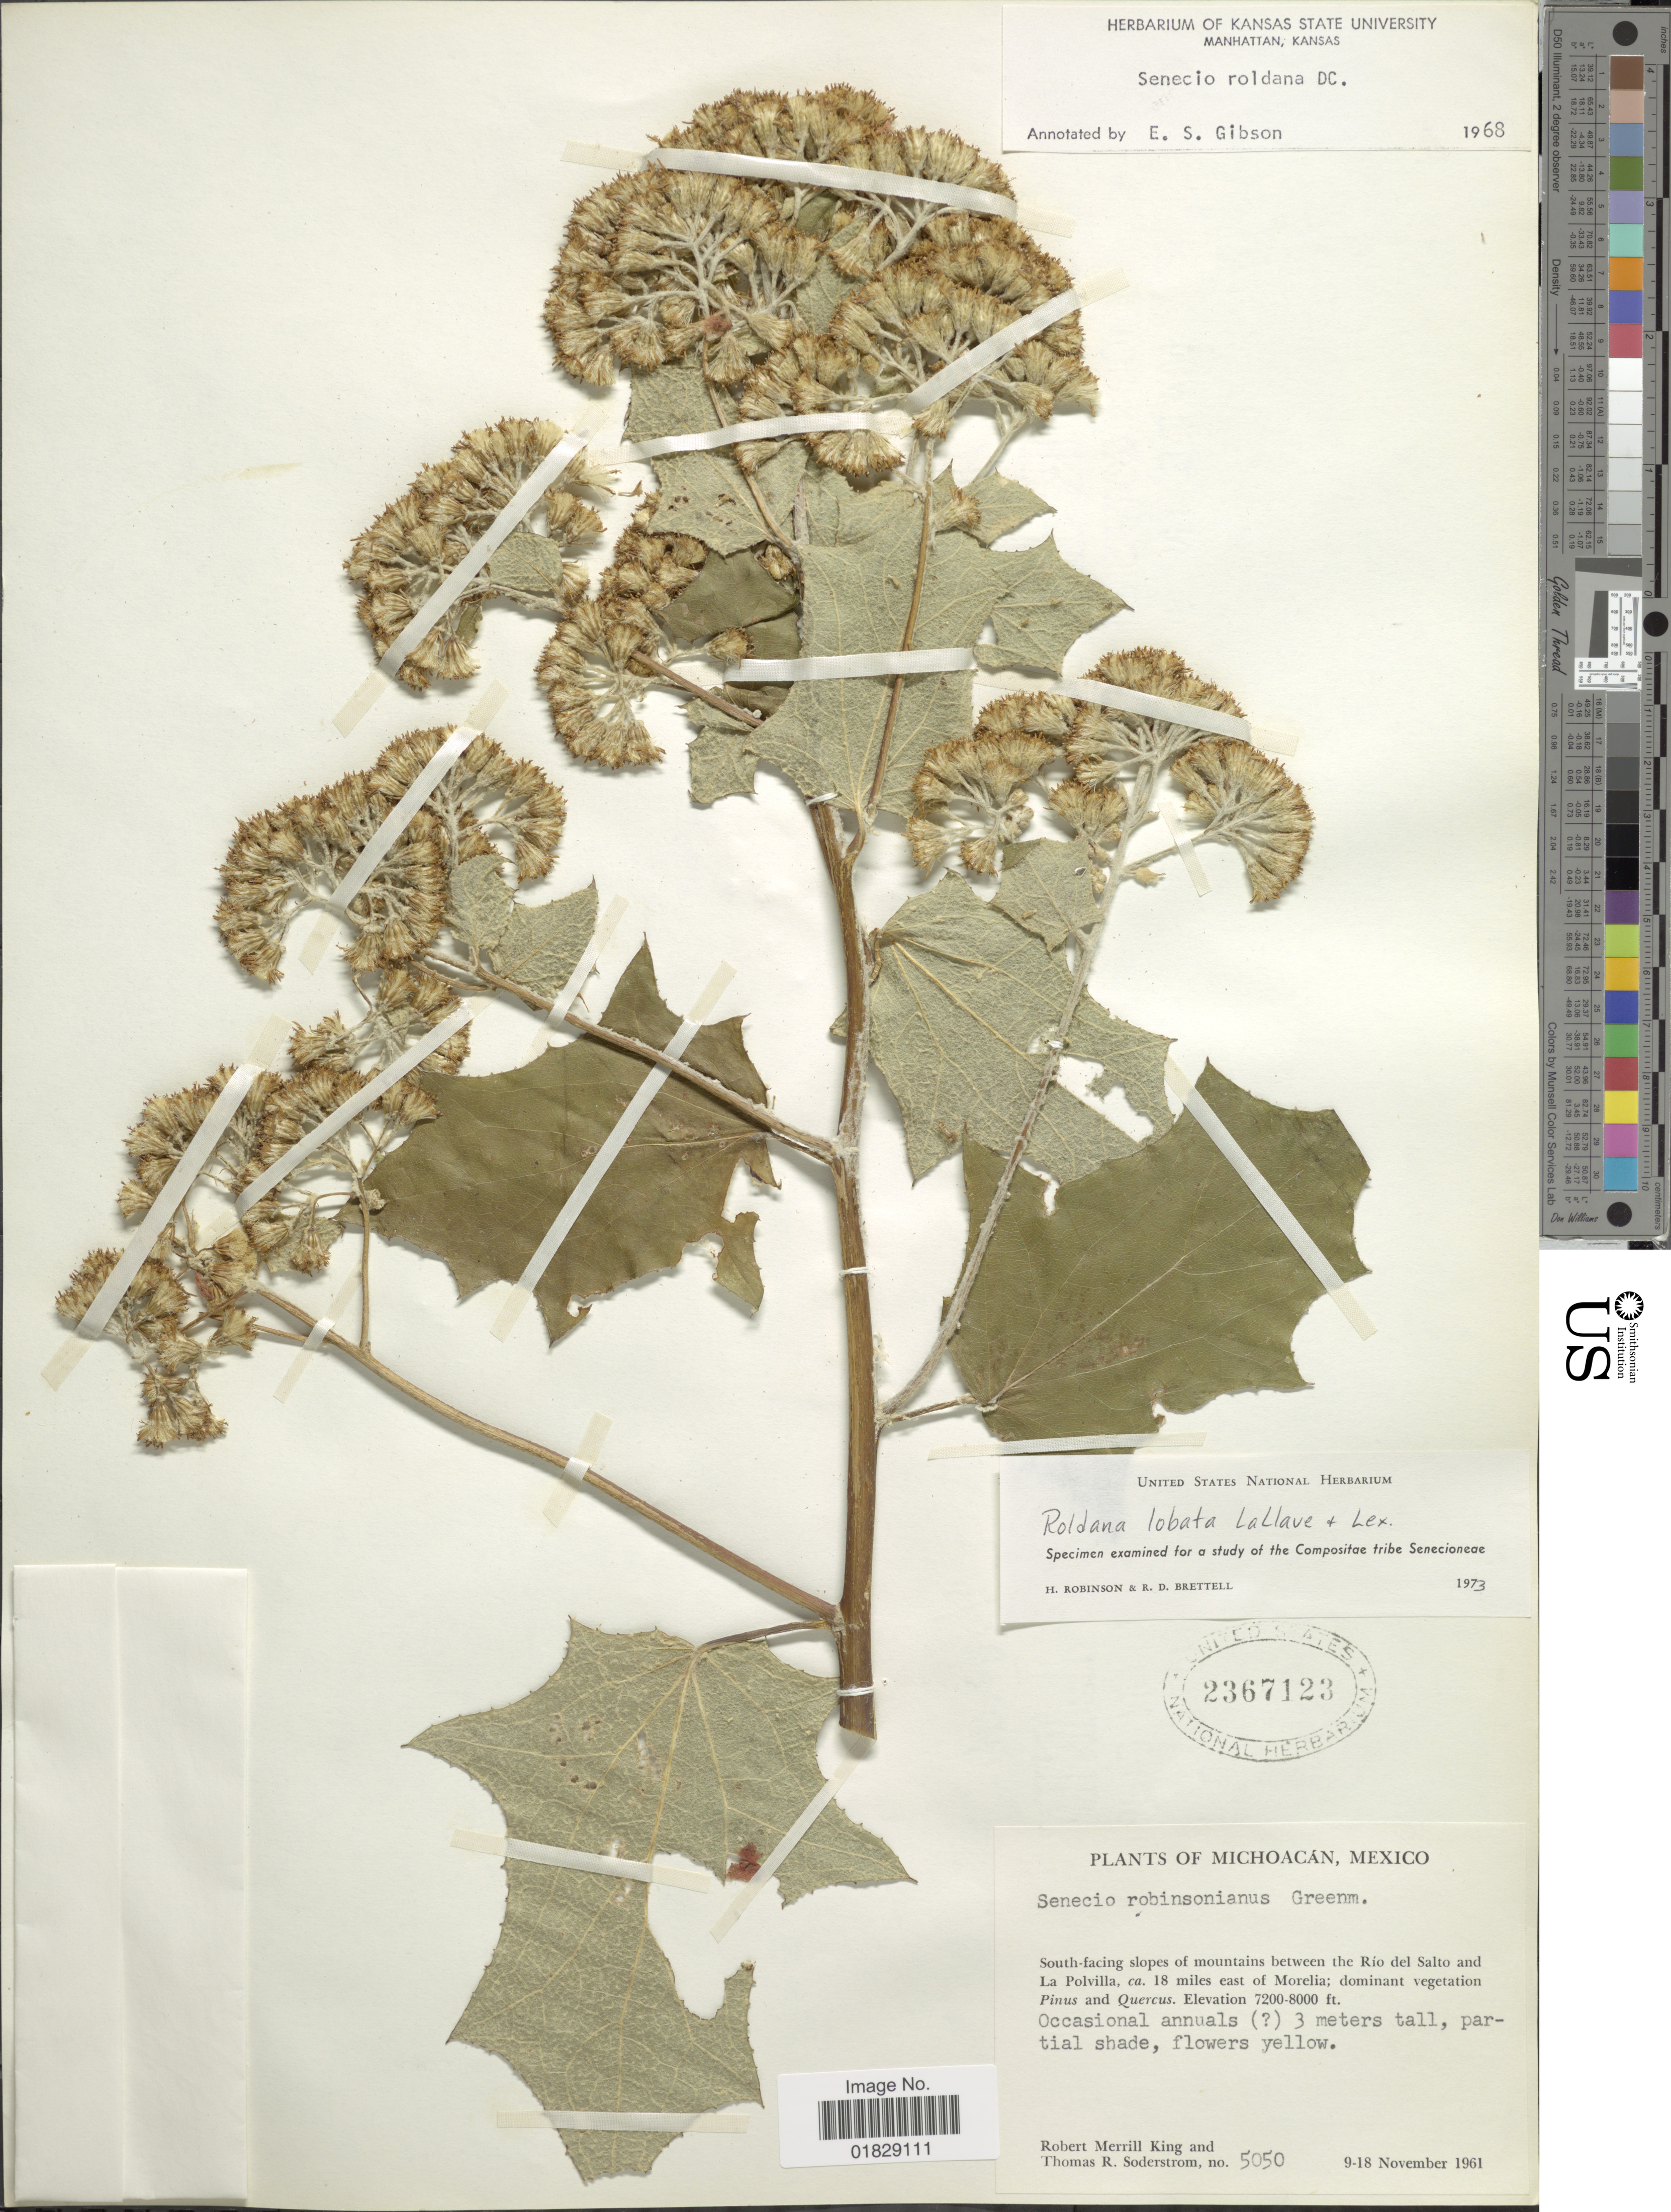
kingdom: Plantae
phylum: Tracheophyta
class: Magnoliopsida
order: Asterales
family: Asteraceae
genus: Roldana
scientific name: Roldana lobata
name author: La Llave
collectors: R. M. King & T. R. Soderstrom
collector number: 5050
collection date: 1961-11-09/1961-11-18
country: Mexico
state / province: Michoacán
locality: South-facing slopes of mountains between the Río del Salto and La Polvilla, ca. 18 miles east of Morelia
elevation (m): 2195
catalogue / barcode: US 2367123